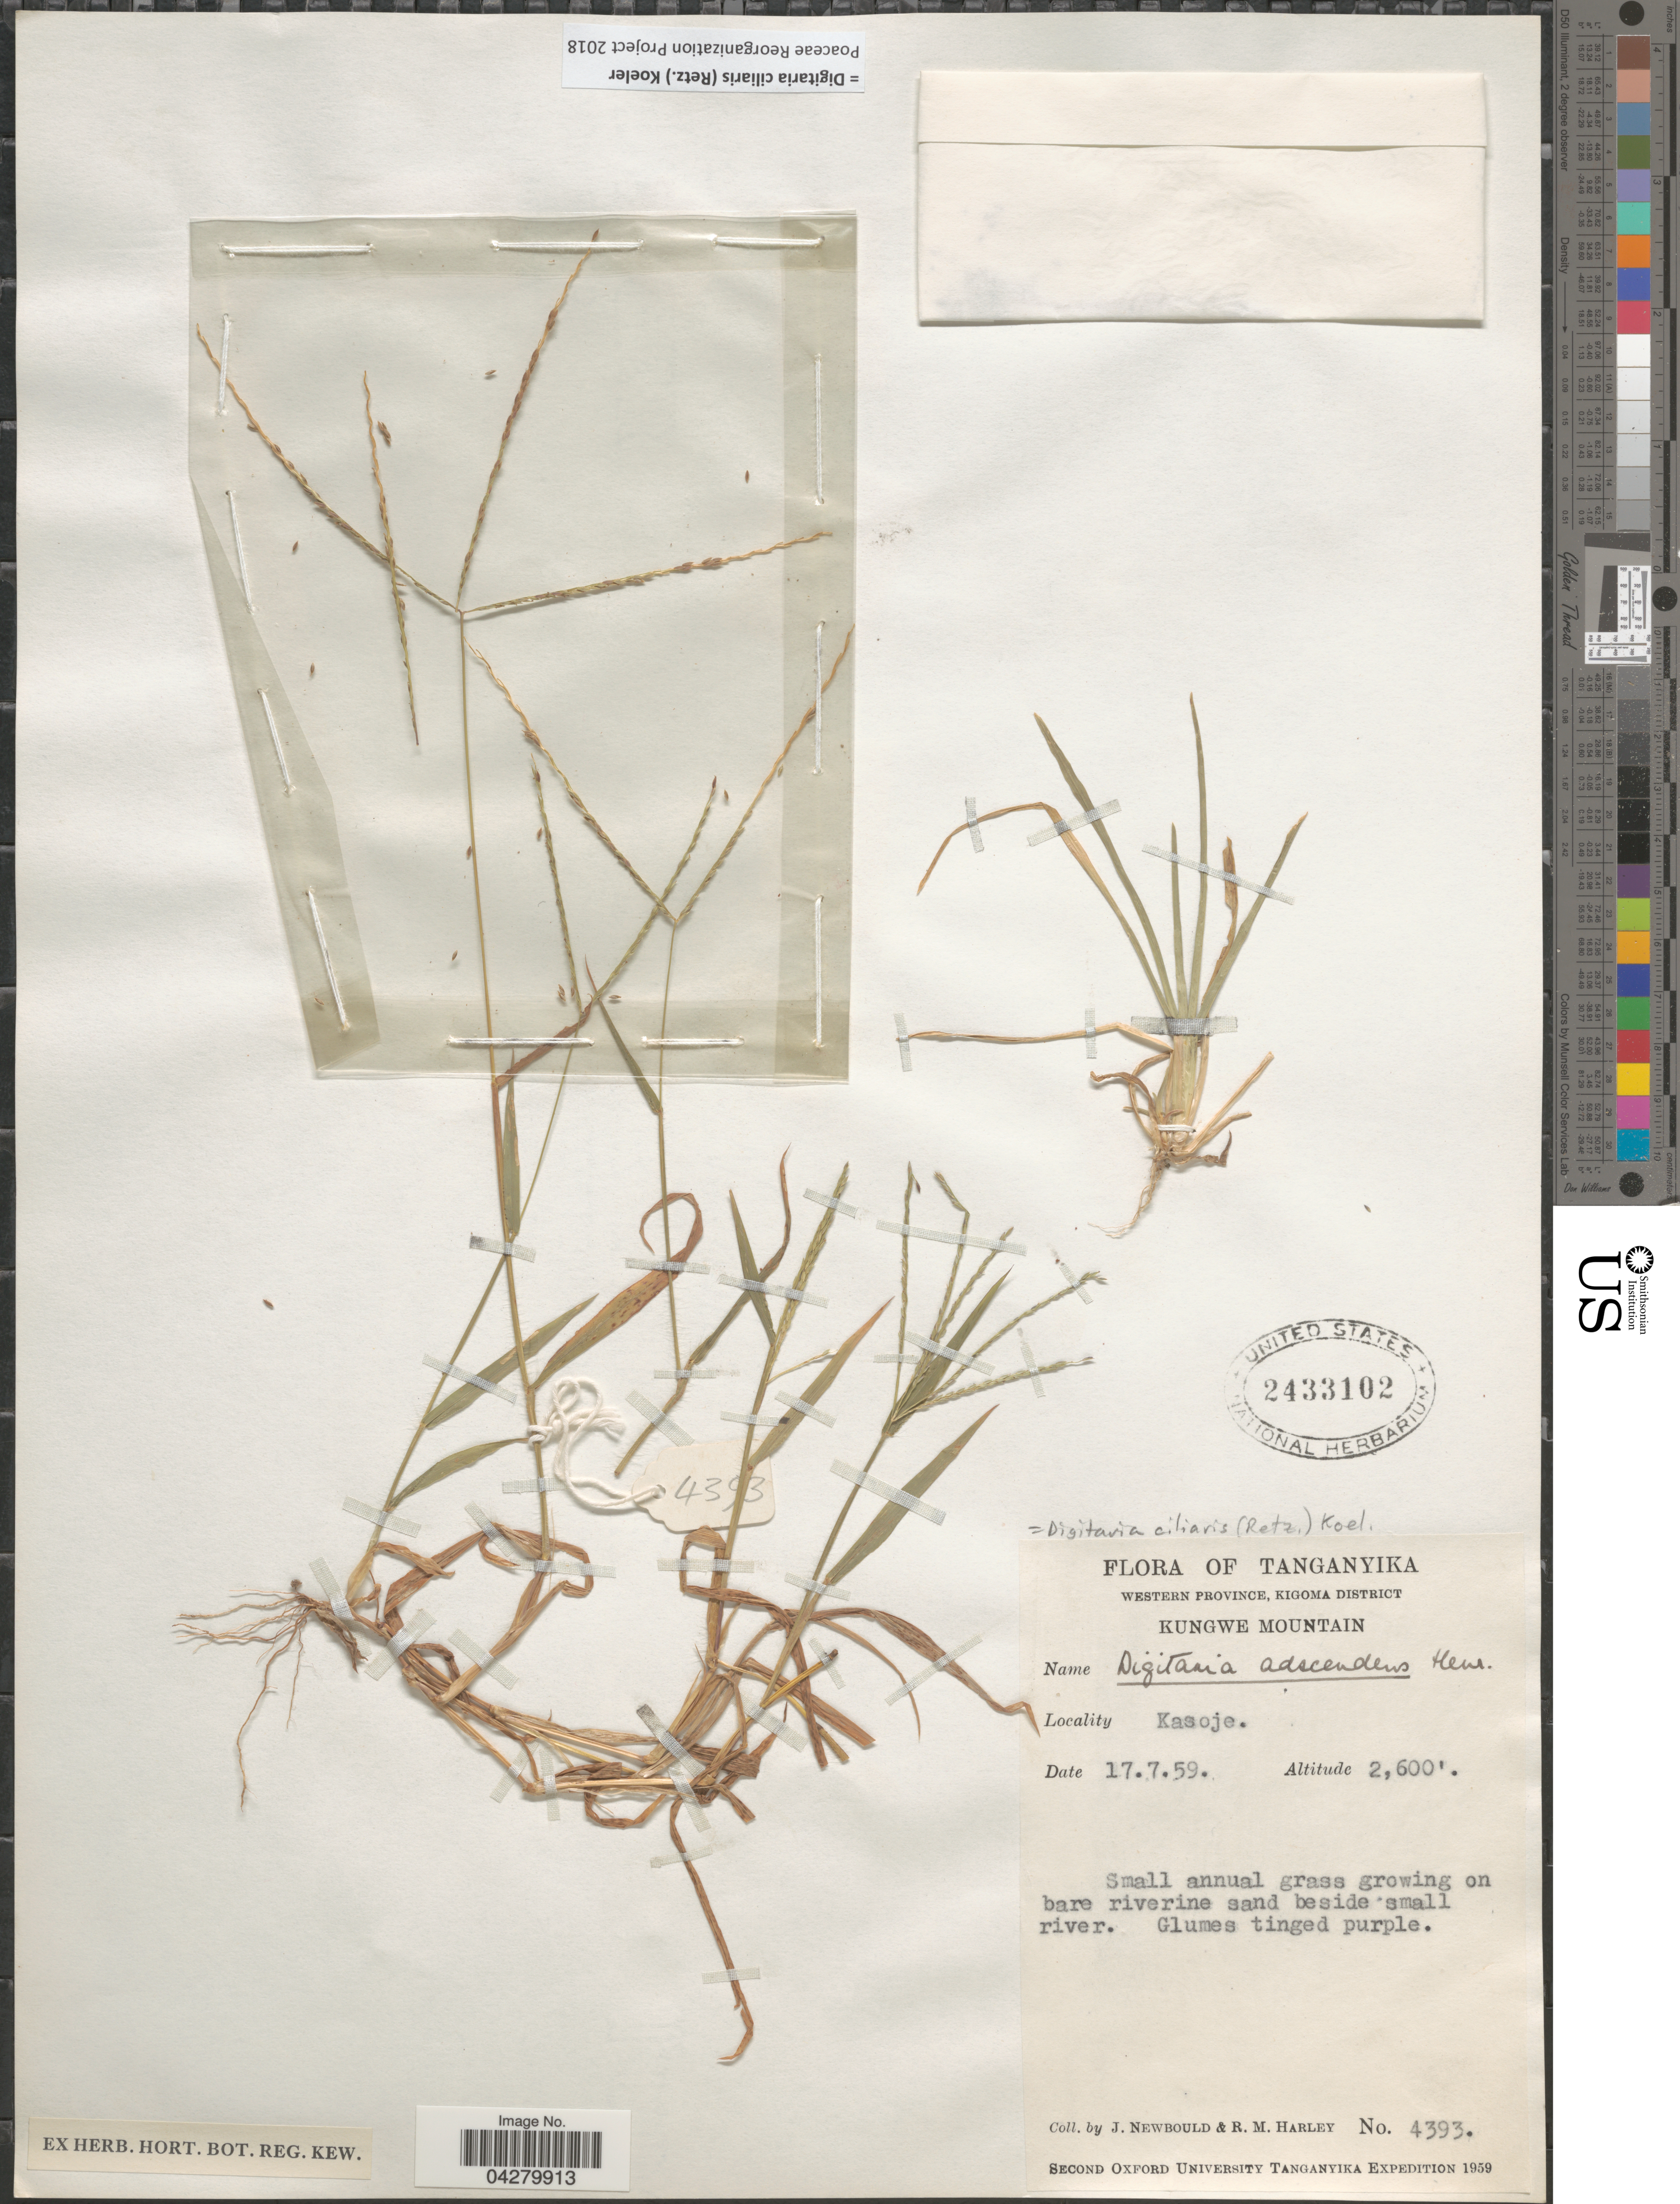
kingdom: Plantae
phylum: Tracheophyta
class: Liliopsida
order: Poales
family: Poaceae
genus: Digitaria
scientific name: Digitaria ciliaris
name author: (Retz.) Koeler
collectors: J. Newbould & R. M. Harley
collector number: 4393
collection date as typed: Transcribed d/m/y: 17/7/59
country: Tanzania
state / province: Kigoma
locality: Western Province, Kigoma District. Kungwe Mountain. Kasoje. Second Oxford University Tanganyika Expedition 1959.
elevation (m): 792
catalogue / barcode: US 2433102